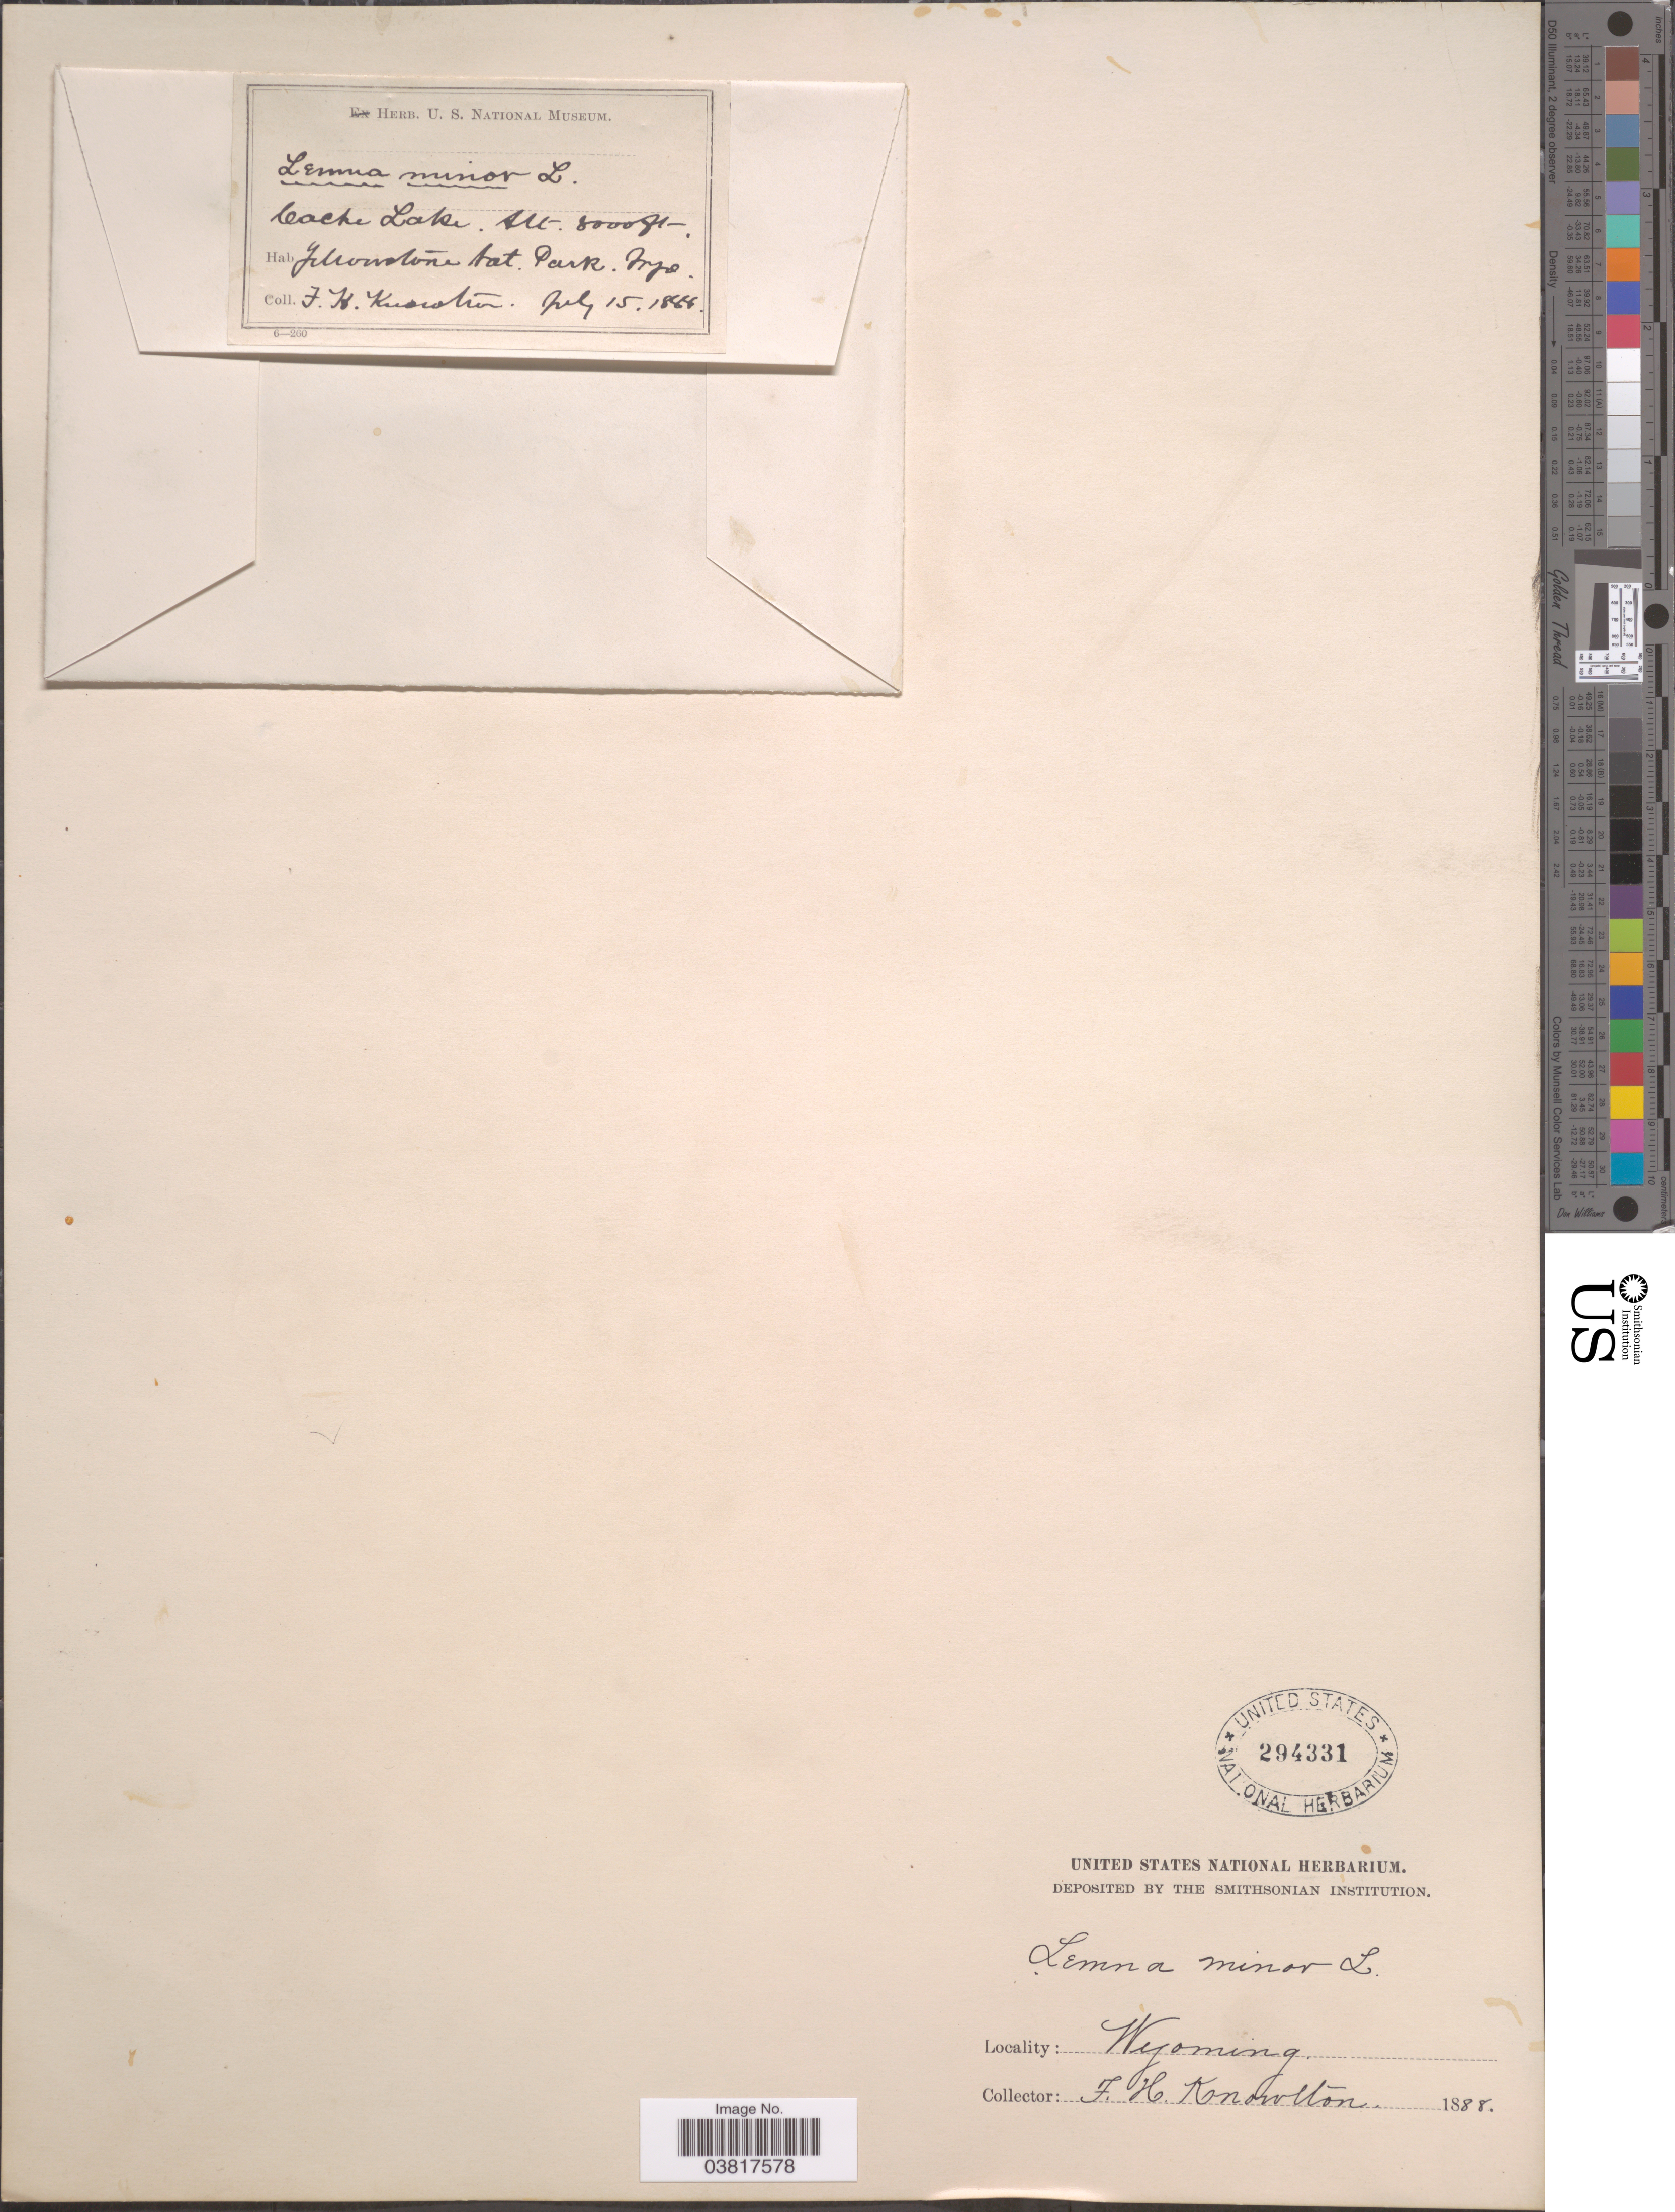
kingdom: Plantae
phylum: Tracheophyta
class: Liliopsida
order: Alismatales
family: Araceae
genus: Lemna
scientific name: Lemna minor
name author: L.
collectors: F. H. Knowlton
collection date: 1888-07-15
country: United States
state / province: Wyoming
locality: Cache Lake. Yellowstone Nat. Park.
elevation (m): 2438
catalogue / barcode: US 294331